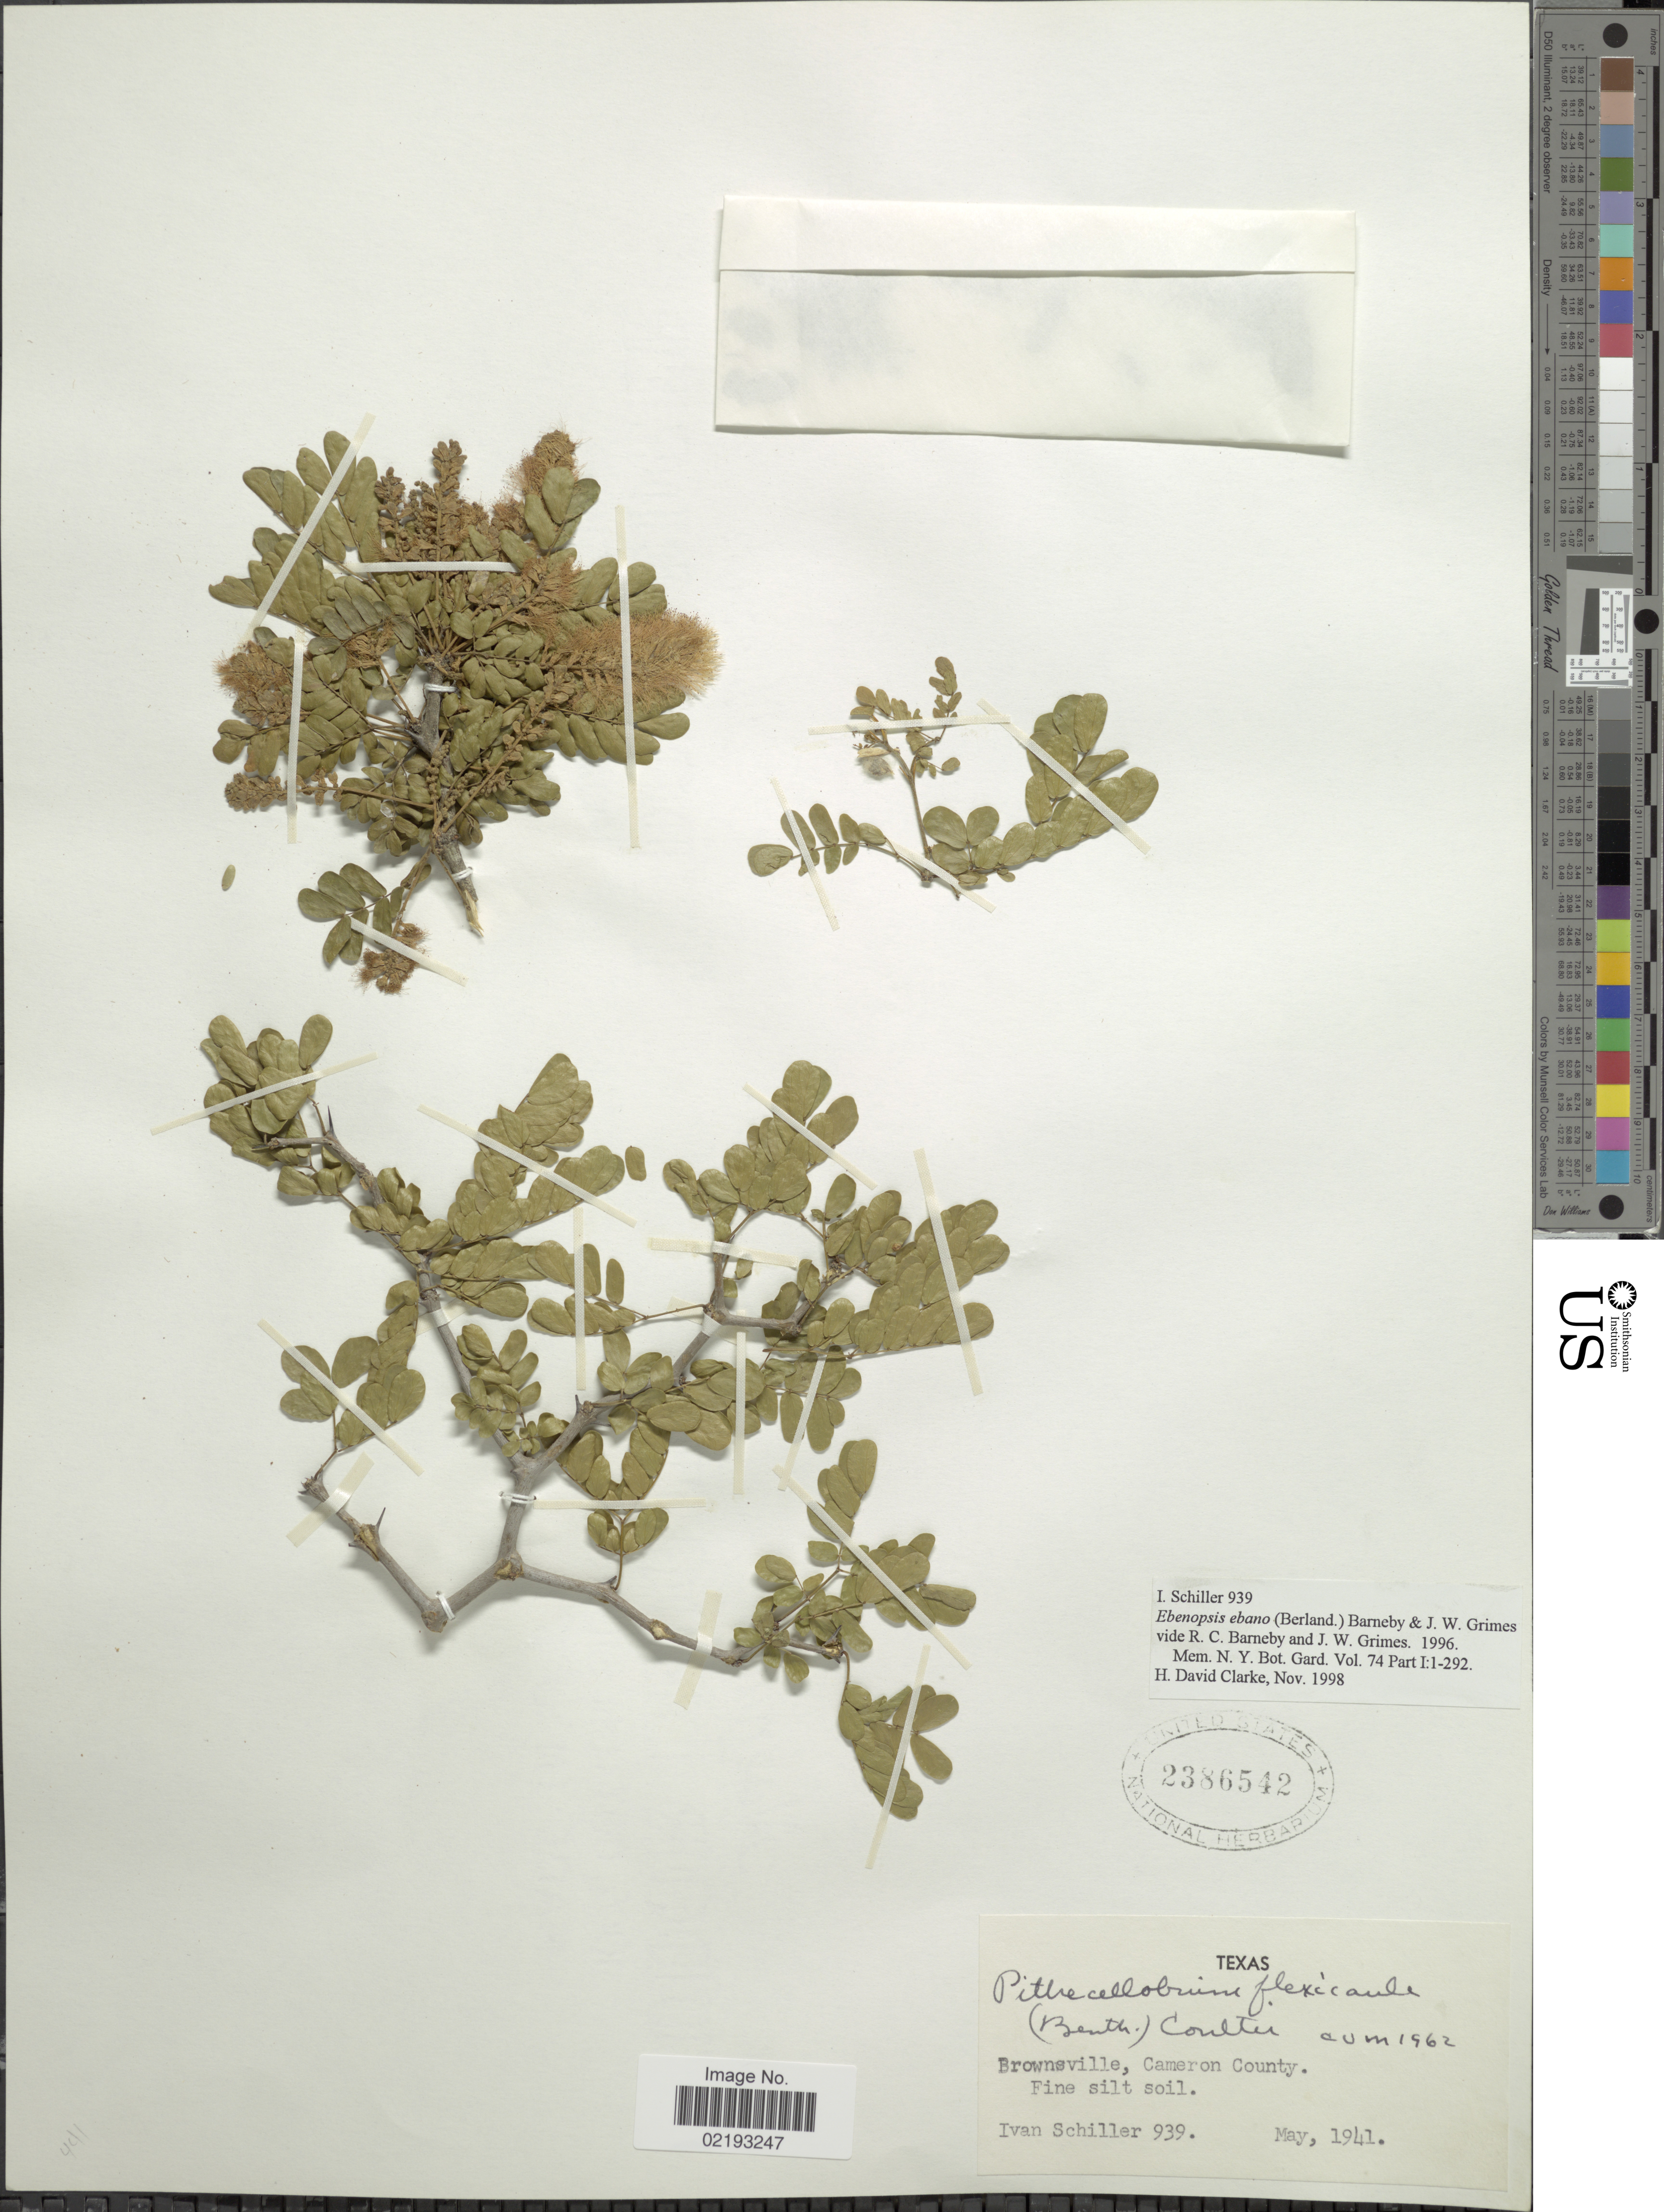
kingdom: Plantae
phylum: Tracheophyta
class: Magnoliopsida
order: Fabales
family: Fabaceae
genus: Ebenopsis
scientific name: Ebenopsis ebano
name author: (Berland.) Barneby & J.W. Grimes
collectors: I. Schiller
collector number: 939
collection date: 1941-05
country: United States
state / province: Texas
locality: Brownsville, Cameron County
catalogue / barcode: US 2386542